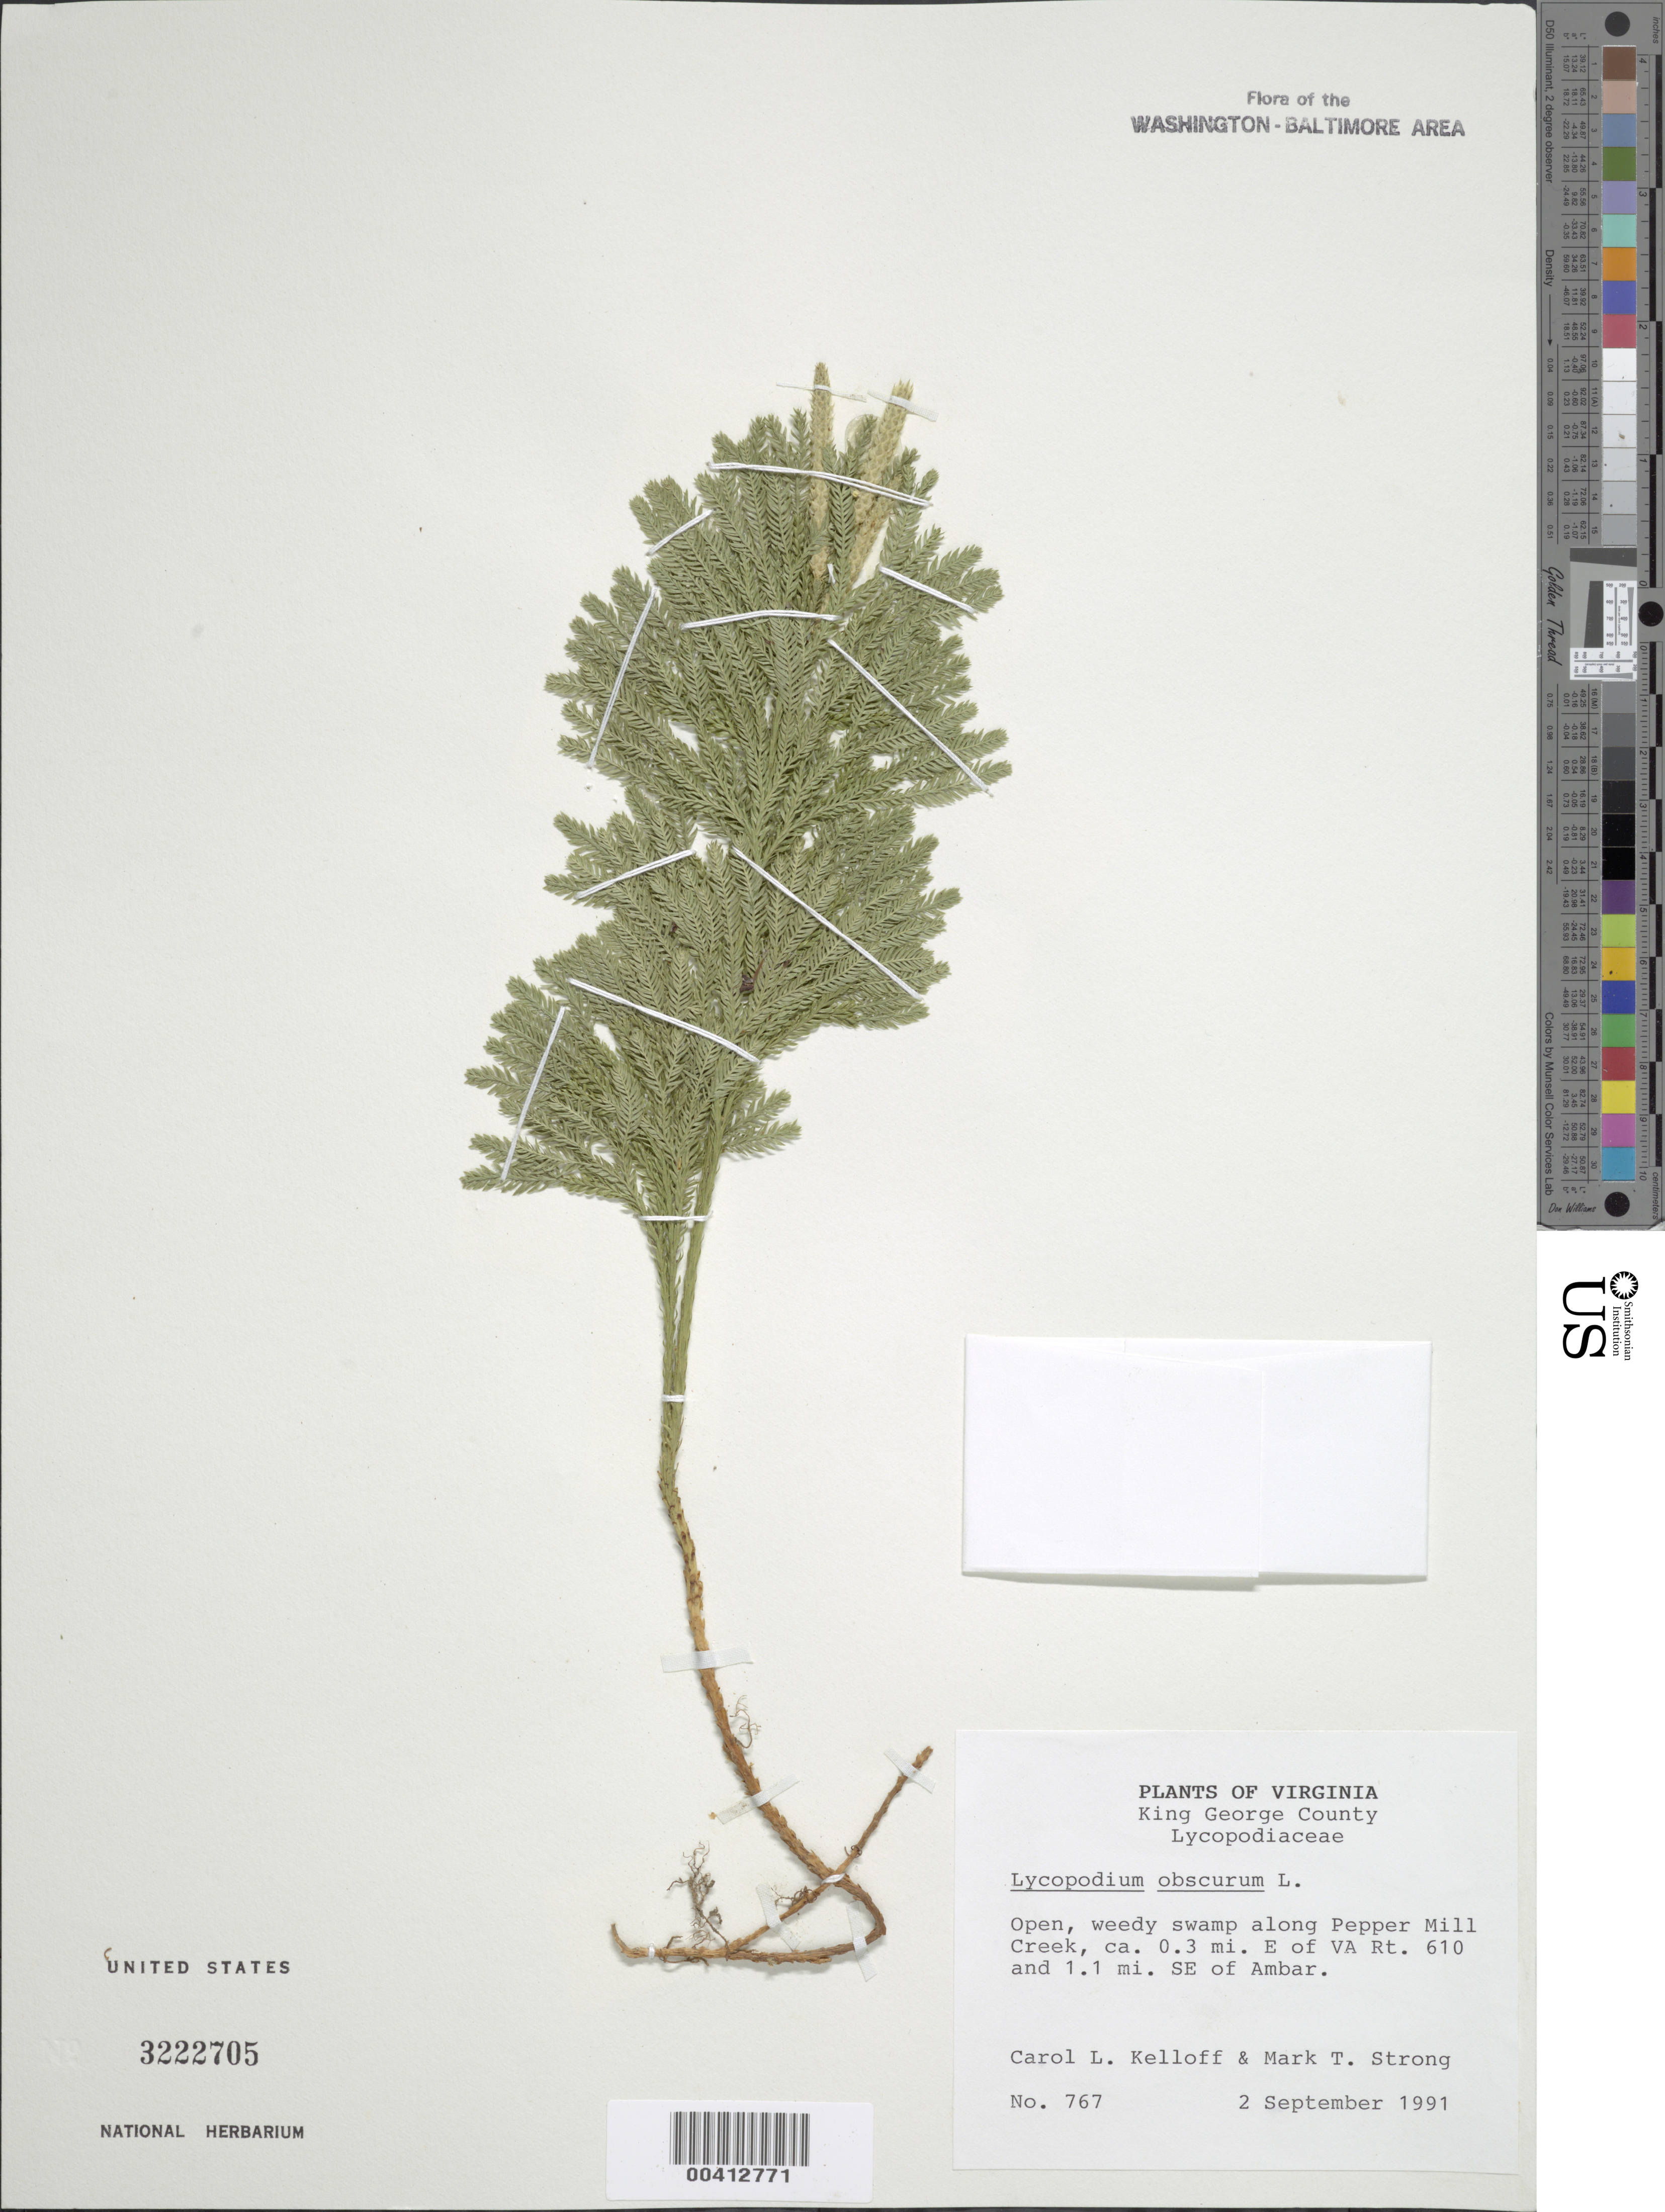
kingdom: Plantae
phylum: Tracheophyta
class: Lycopodiopsida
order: Lycopodiales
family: Lycopodiaceae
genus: Dendrolycopodium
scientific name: Dendrolycopodium obscurum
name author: (L.) A. Haines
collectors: C. L. Kelloff & M. T. Strong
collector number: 767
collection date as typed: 02 Sep 1991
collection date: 1991-09-02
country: United States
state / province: Virginia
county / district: King George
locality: SE of Ambar, E of VA Rt 610, along Pepper Mill Creek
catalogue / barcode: US 3222705